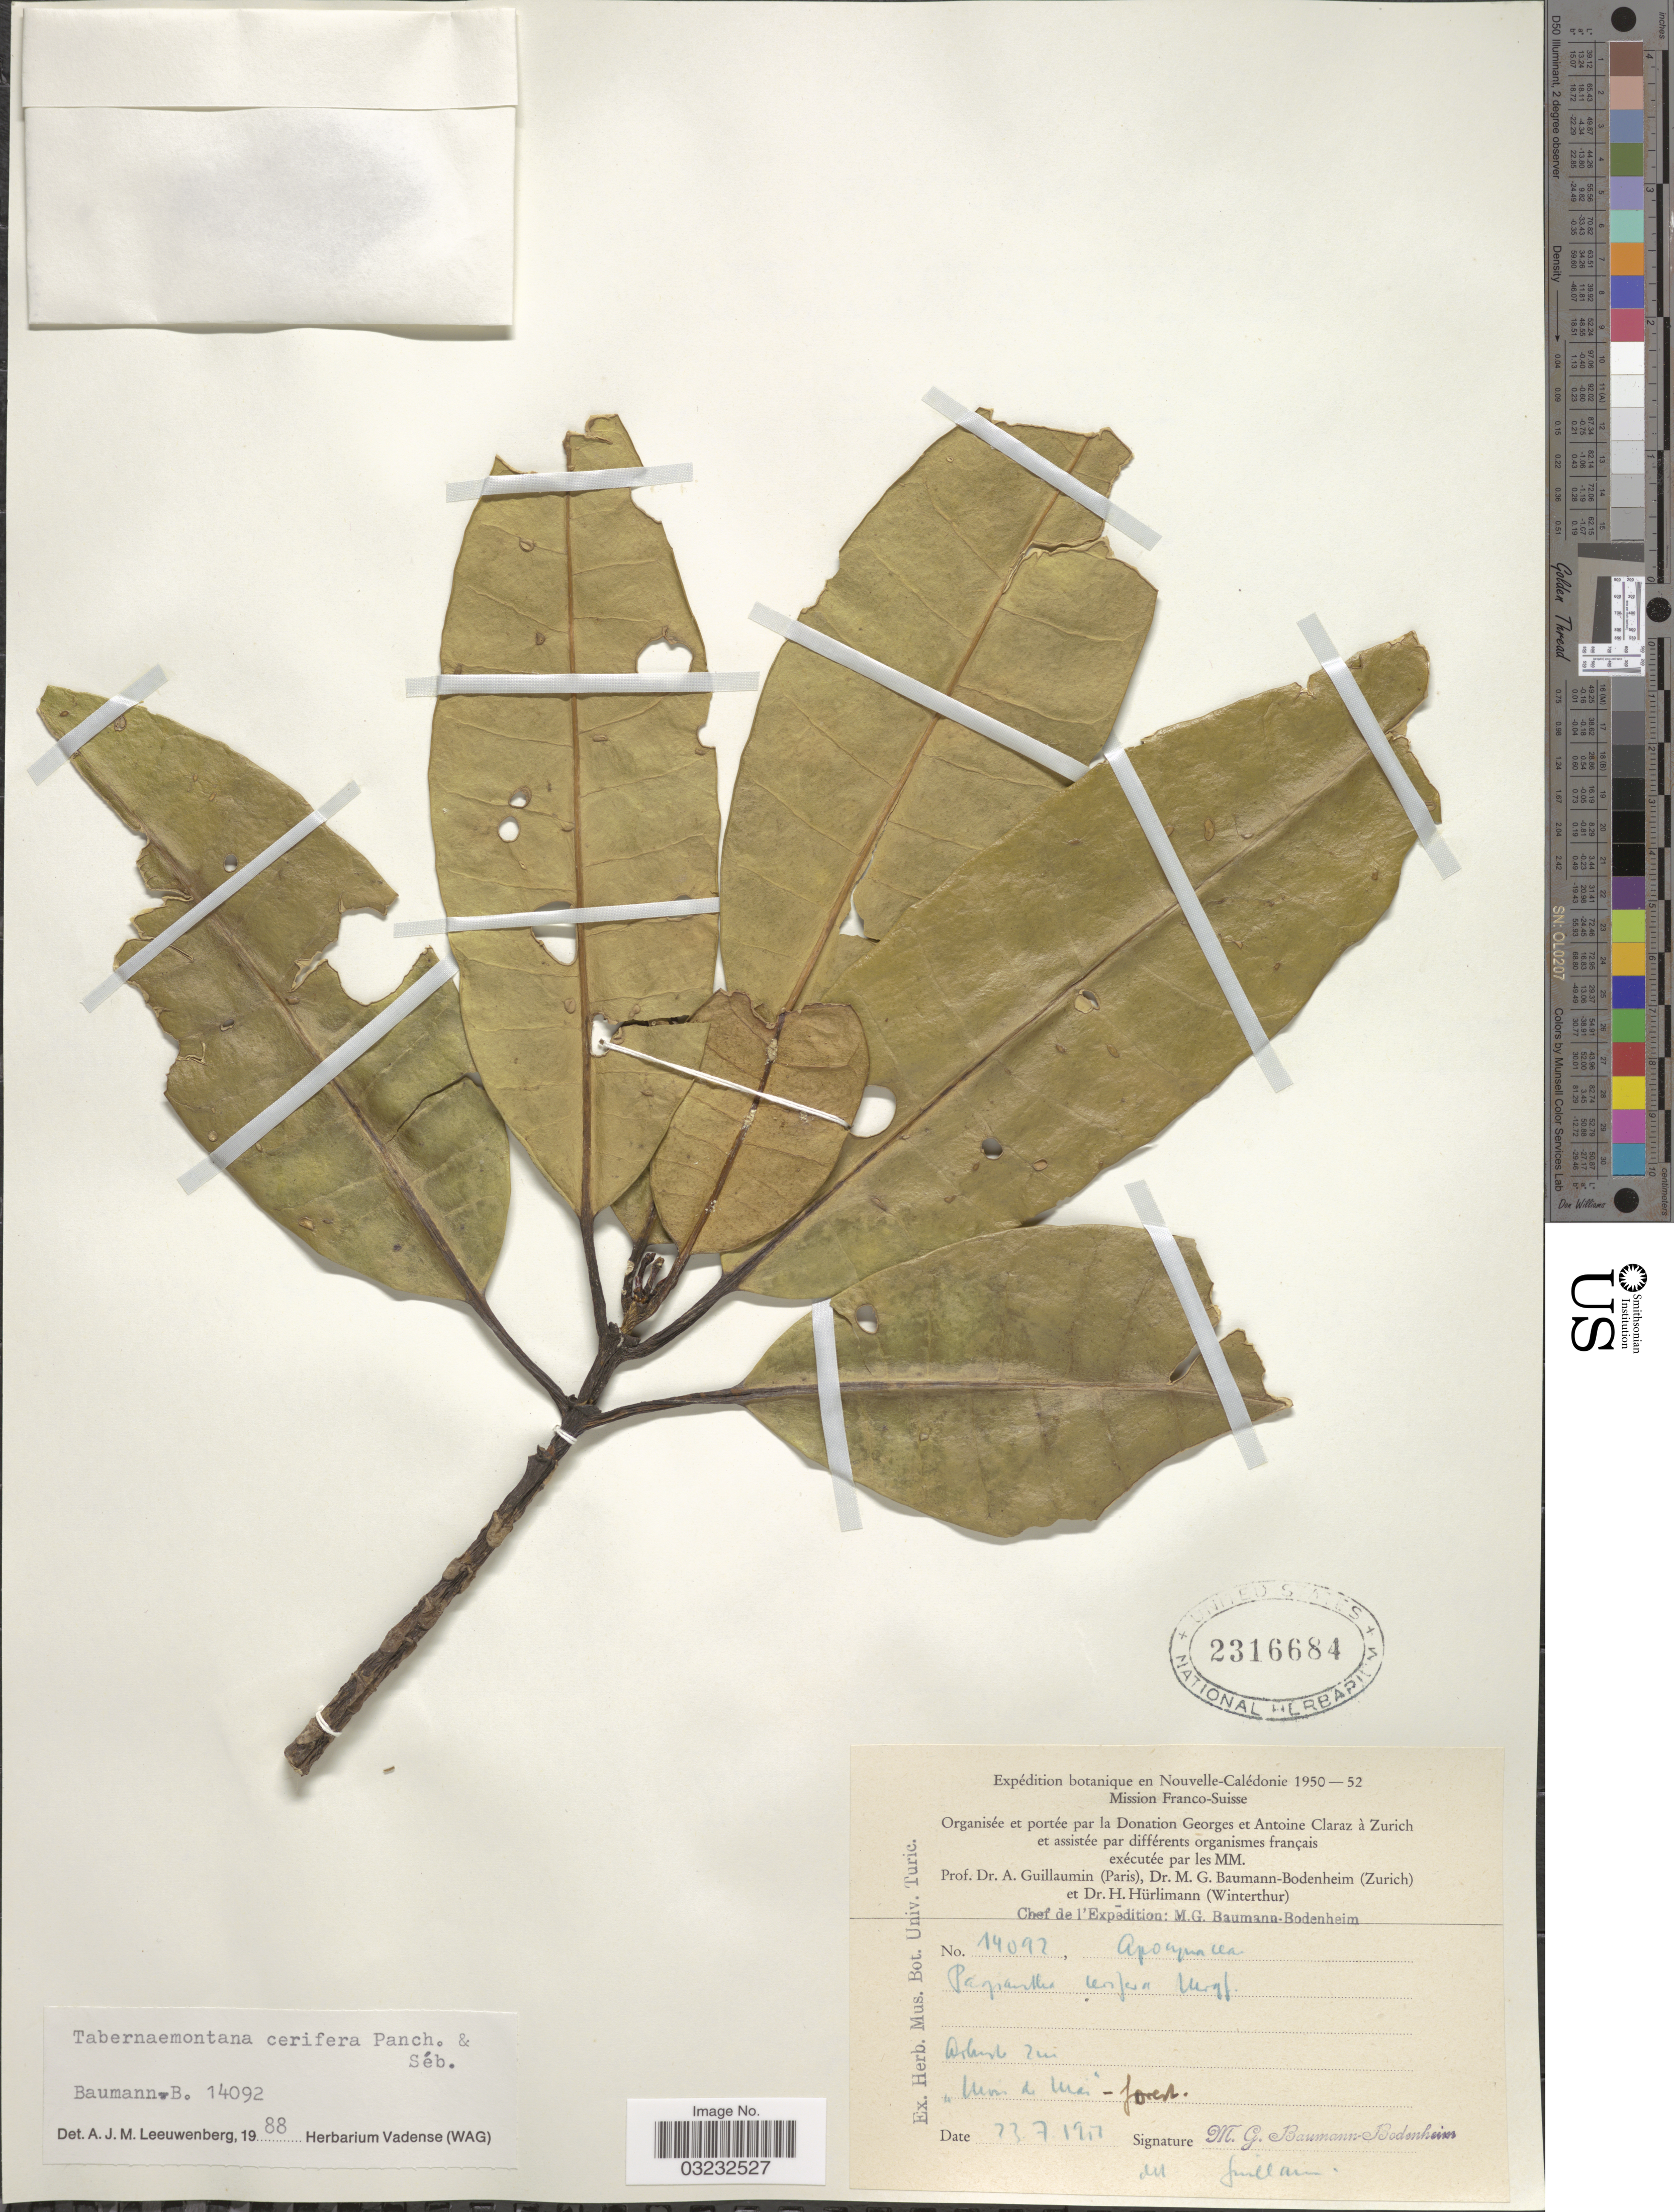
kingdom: Plantae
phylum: Tracheophyta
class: Magnoliopsida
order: Gentianales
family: Apocynaceae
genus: Tabernaemontana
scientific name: Tabernaemontana cerifera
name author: Pancher & Sebert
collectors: M. G. Baumann-Bodenheim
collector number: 14092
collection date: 1917-07-23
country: New Caledonia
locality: Mois de Mai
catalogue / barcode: US 2316684